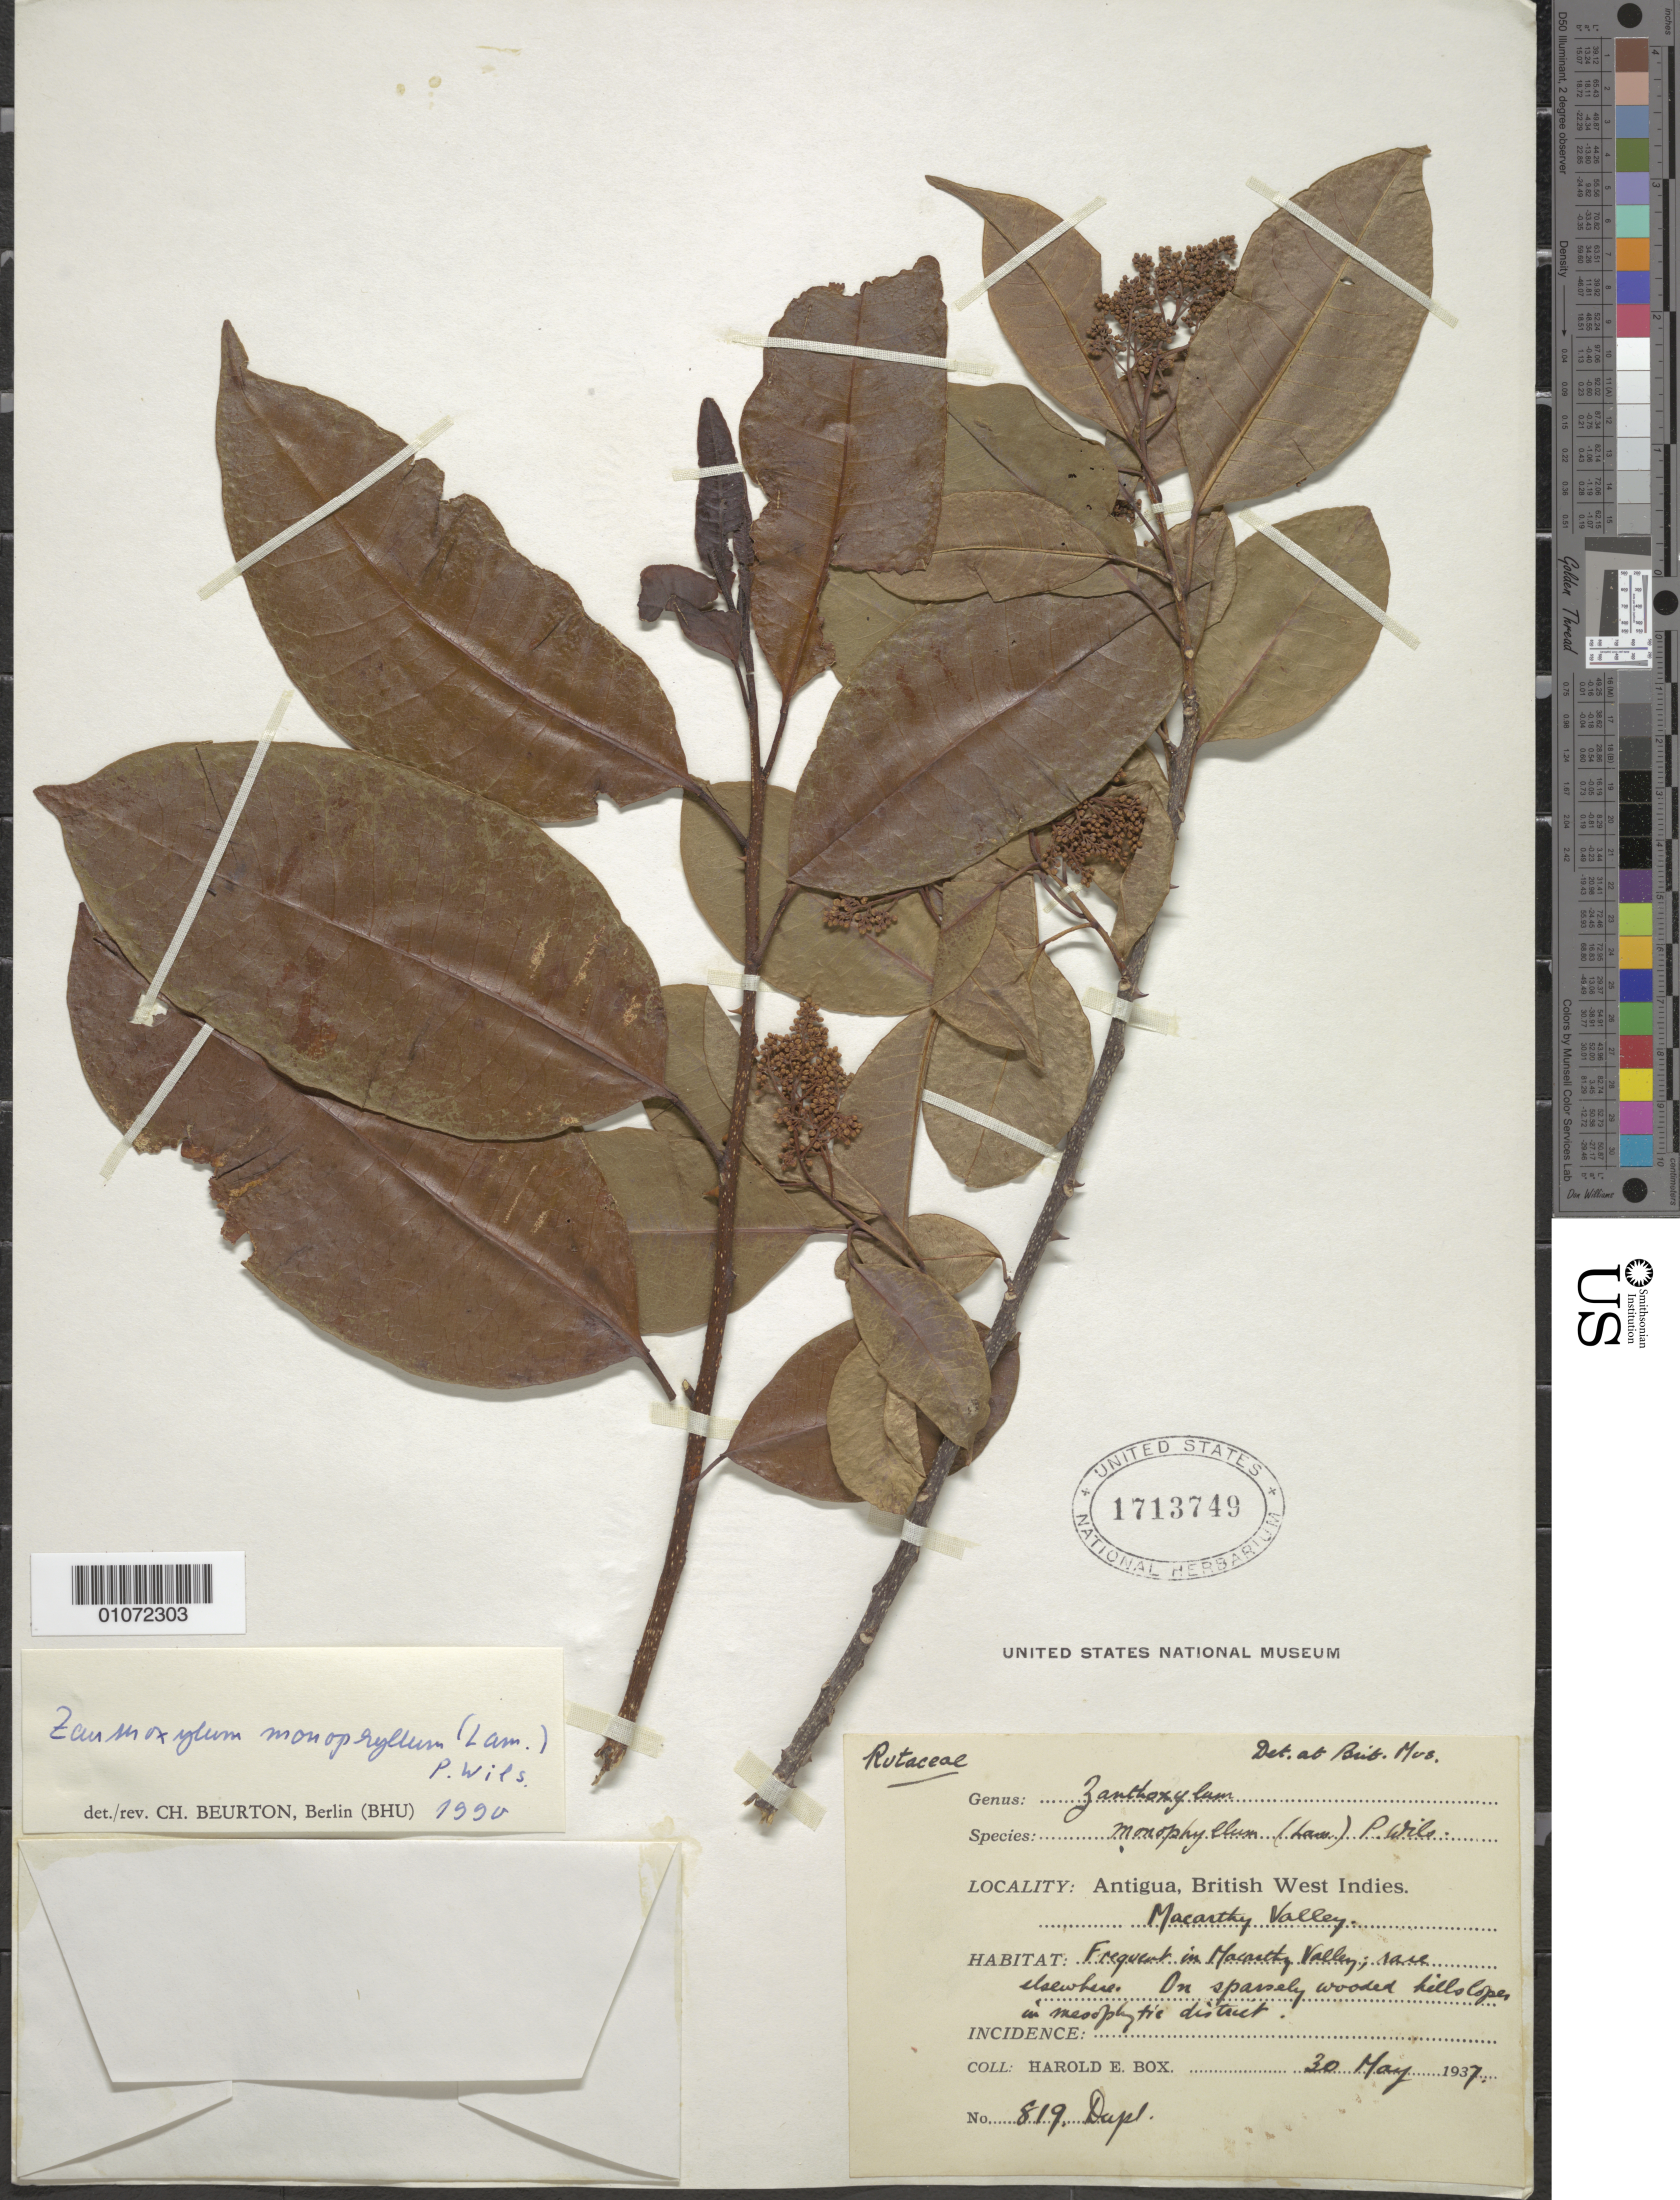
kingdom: Plantae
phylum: Tracheophyta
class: Magnoliopsida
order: Sapindales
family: Rutaceae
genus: Zanthoxylum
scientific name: Zanthoxylum monophyllum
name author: (Lam.) P. Wilson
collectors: H. E. Box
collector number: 819 Dupl.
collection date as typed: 30 May 1937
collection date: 1937-05-30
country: Antigua and Barbuda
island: Leeward Is.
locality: Frequent in Macarthy Valley, rare elsewhere; on sparsley wooded hillslopes in Mesophtie district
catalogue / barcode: US 1713749